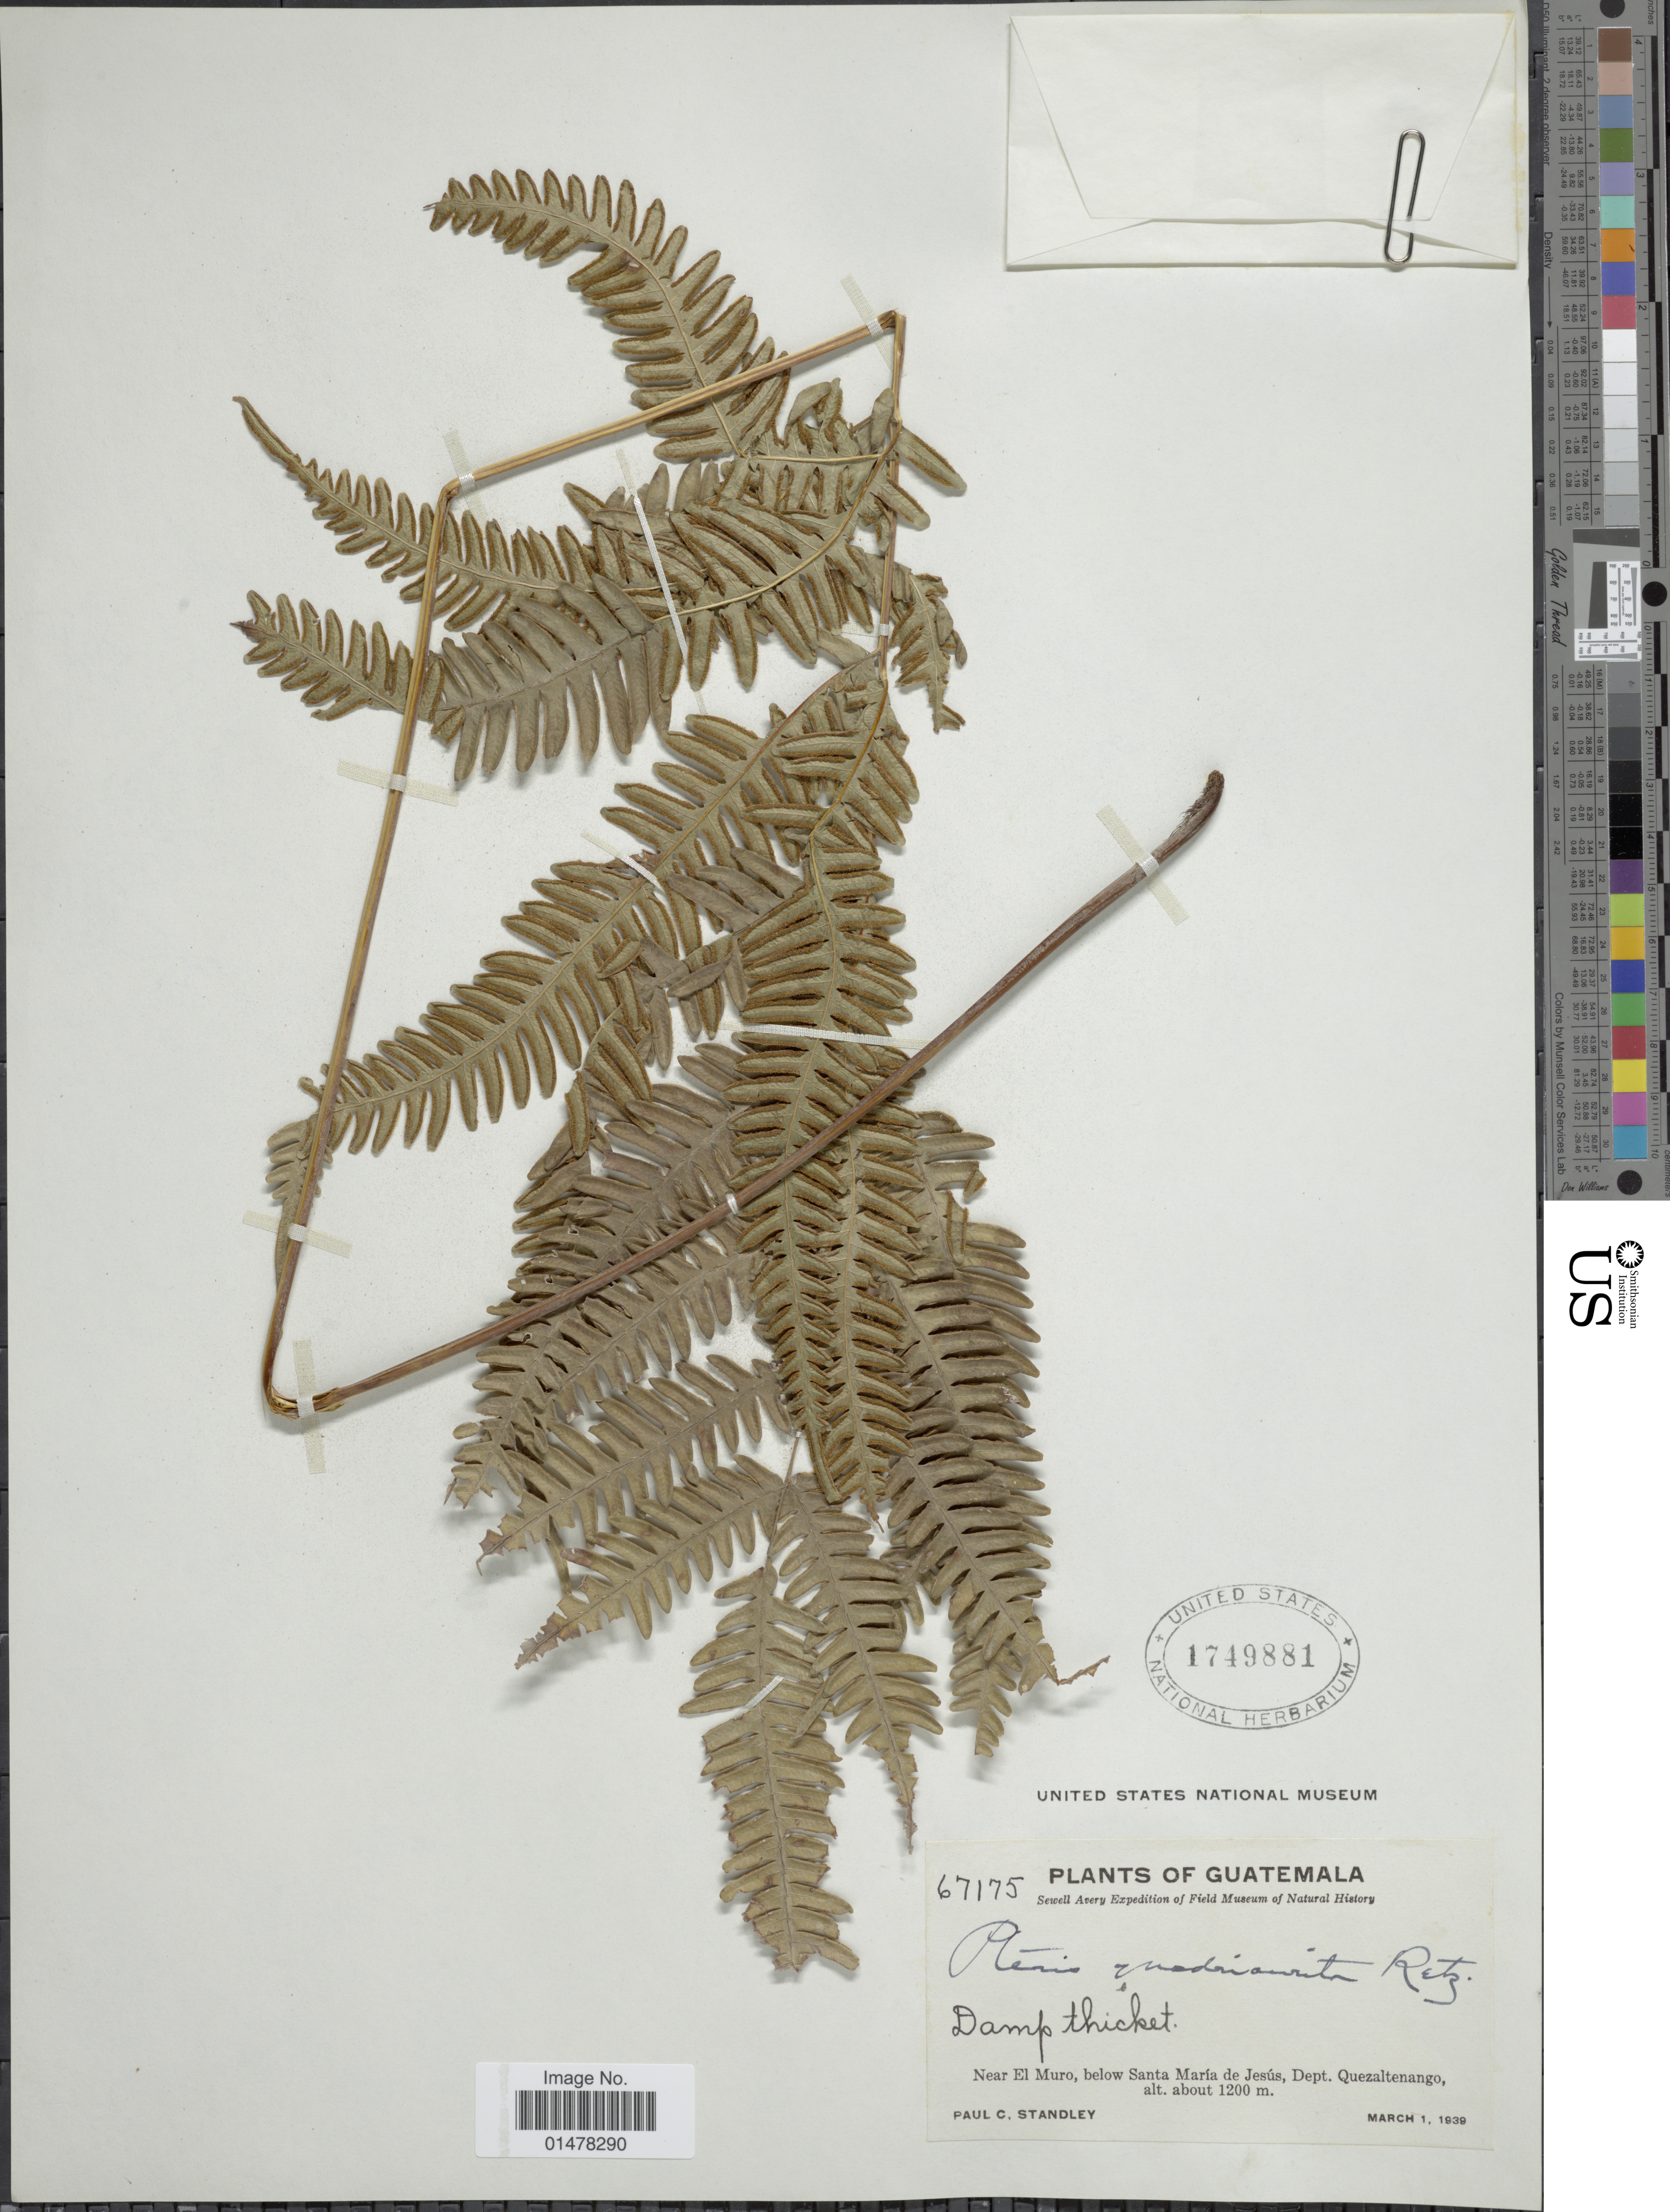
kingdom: Plantae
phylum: Tracheophyta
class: Polypodiopsida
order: Polypodiales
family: Pteridaceae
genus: Pteris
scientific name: Pteris quadriaurita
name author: Retz.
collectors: P. C. Standley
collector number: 67175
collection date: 1939-03-01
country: Guatemala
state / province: Quetzaltenango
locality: Plants of Guatemala, near El Muro, below Santa Maria de Jesus, Dept. Quezaltenango,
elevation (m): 1200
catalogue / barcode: US 1749881